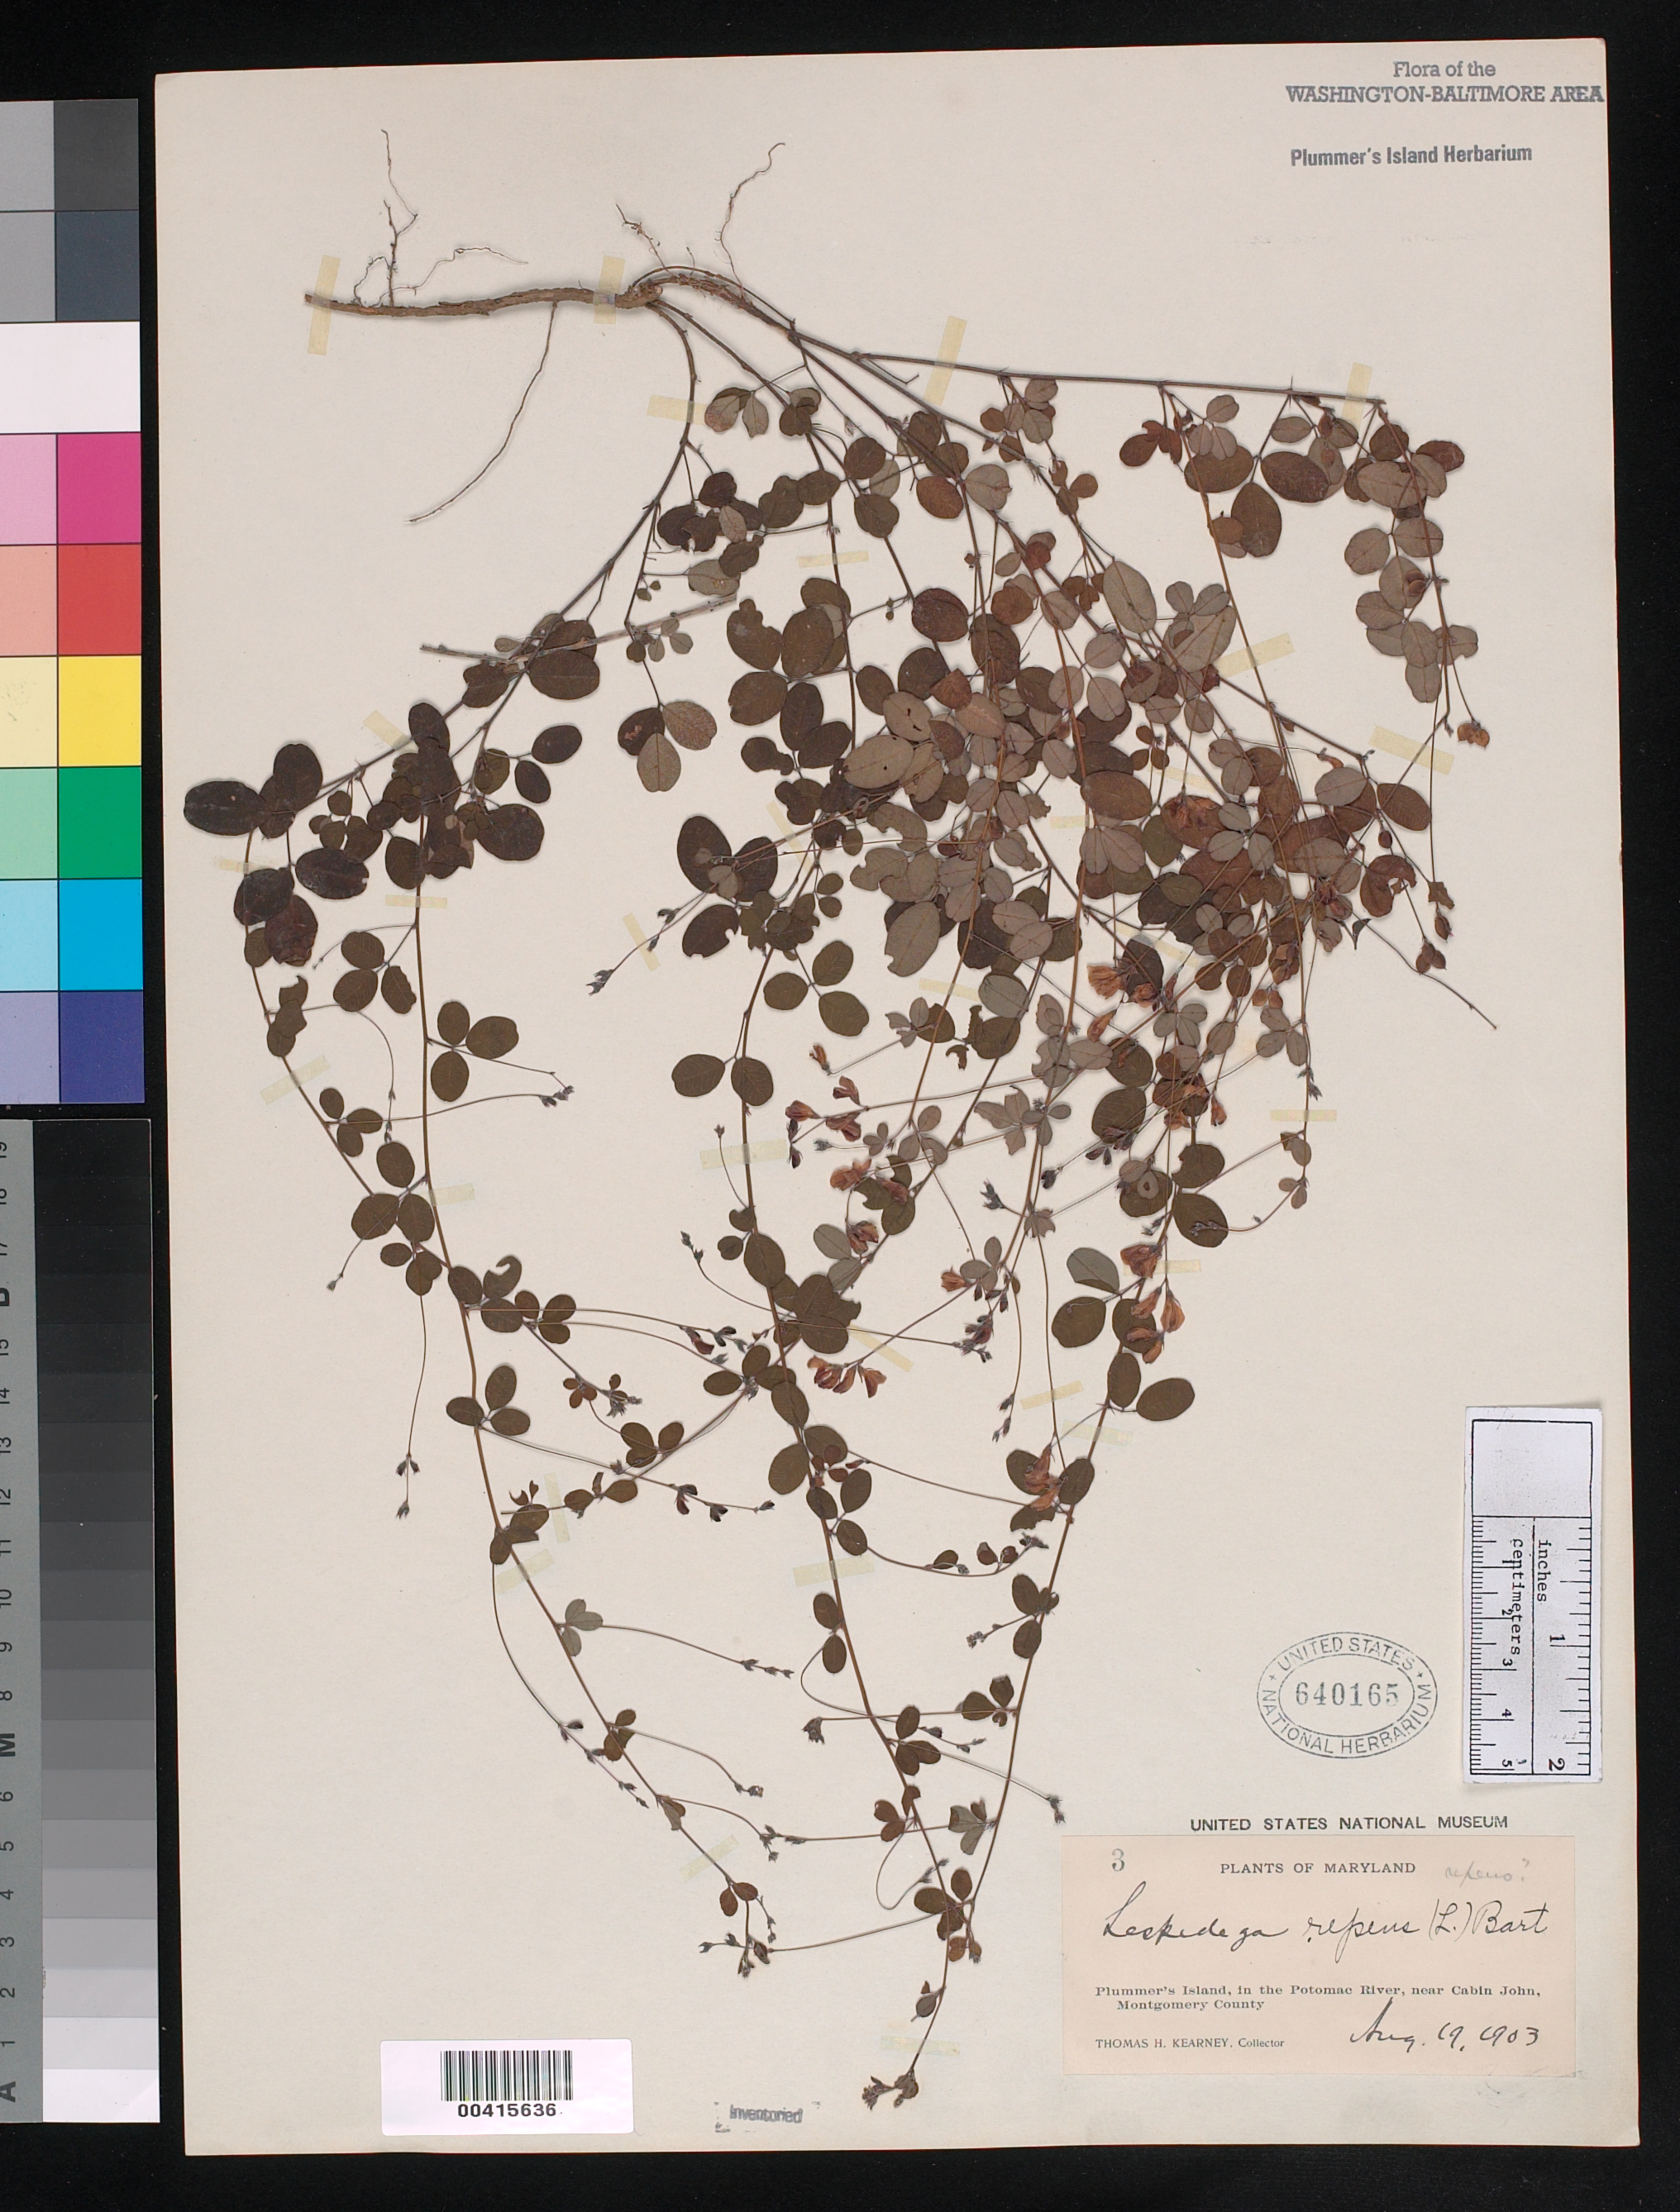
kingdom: Plantae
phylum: Tracheophyta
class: Magnoliopsida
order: Fabales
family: Fabaceae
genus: Lespedeza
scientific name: Lespedeza repens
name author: (L.) W.P.C. Barton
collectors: T. H. Kearney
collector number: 3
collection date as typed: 19 Aug 1903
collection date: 1903-08-19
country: United States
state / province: Maryland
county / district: Montgomery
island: Plummers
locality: Plummer's Island C. & O. Canal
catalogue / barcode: US 640165